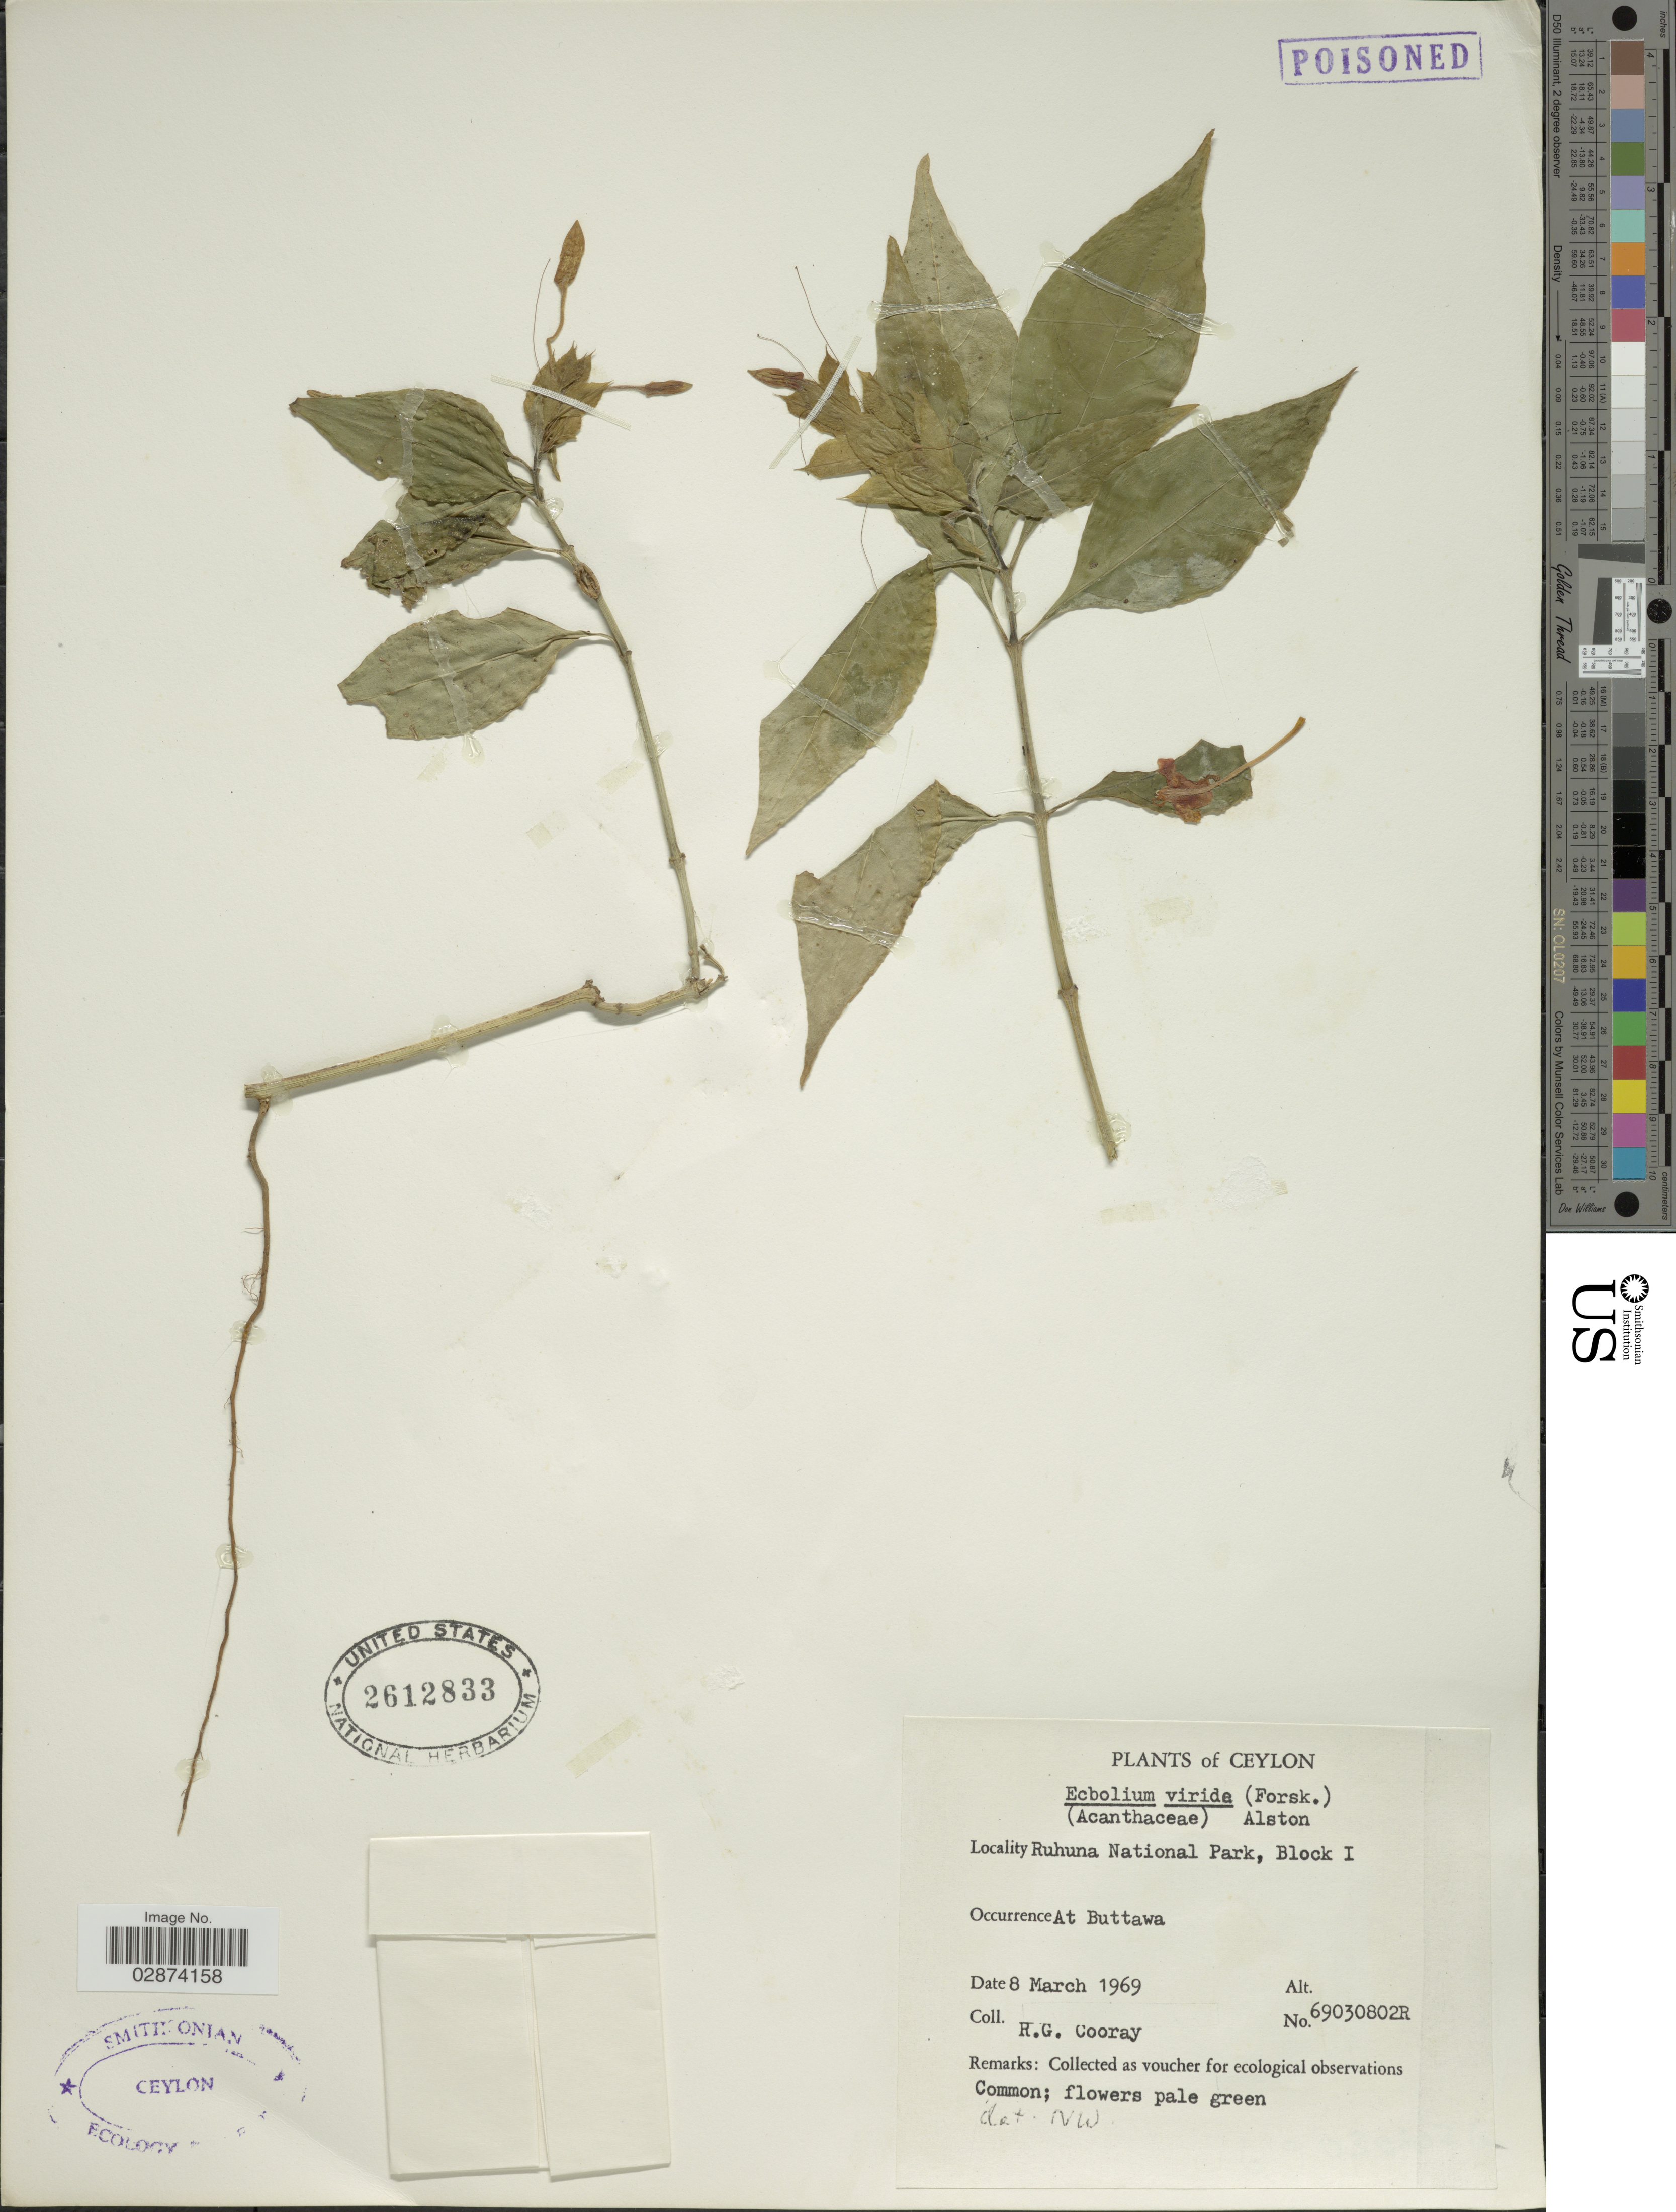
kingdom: Plantae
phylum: Tracheophyta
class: Magnoliopsida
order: Lamiales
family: Acanthaceae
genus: Ecbolium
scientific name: Ecbolium viride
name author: (Forssk.) Alston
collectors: R. Cooray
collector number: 69030802R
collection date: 1969-03-08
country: Sri Lanka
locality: Ceylon. Ruhuna National Park, Block I. At Buttawa.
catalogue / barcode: US 2612833